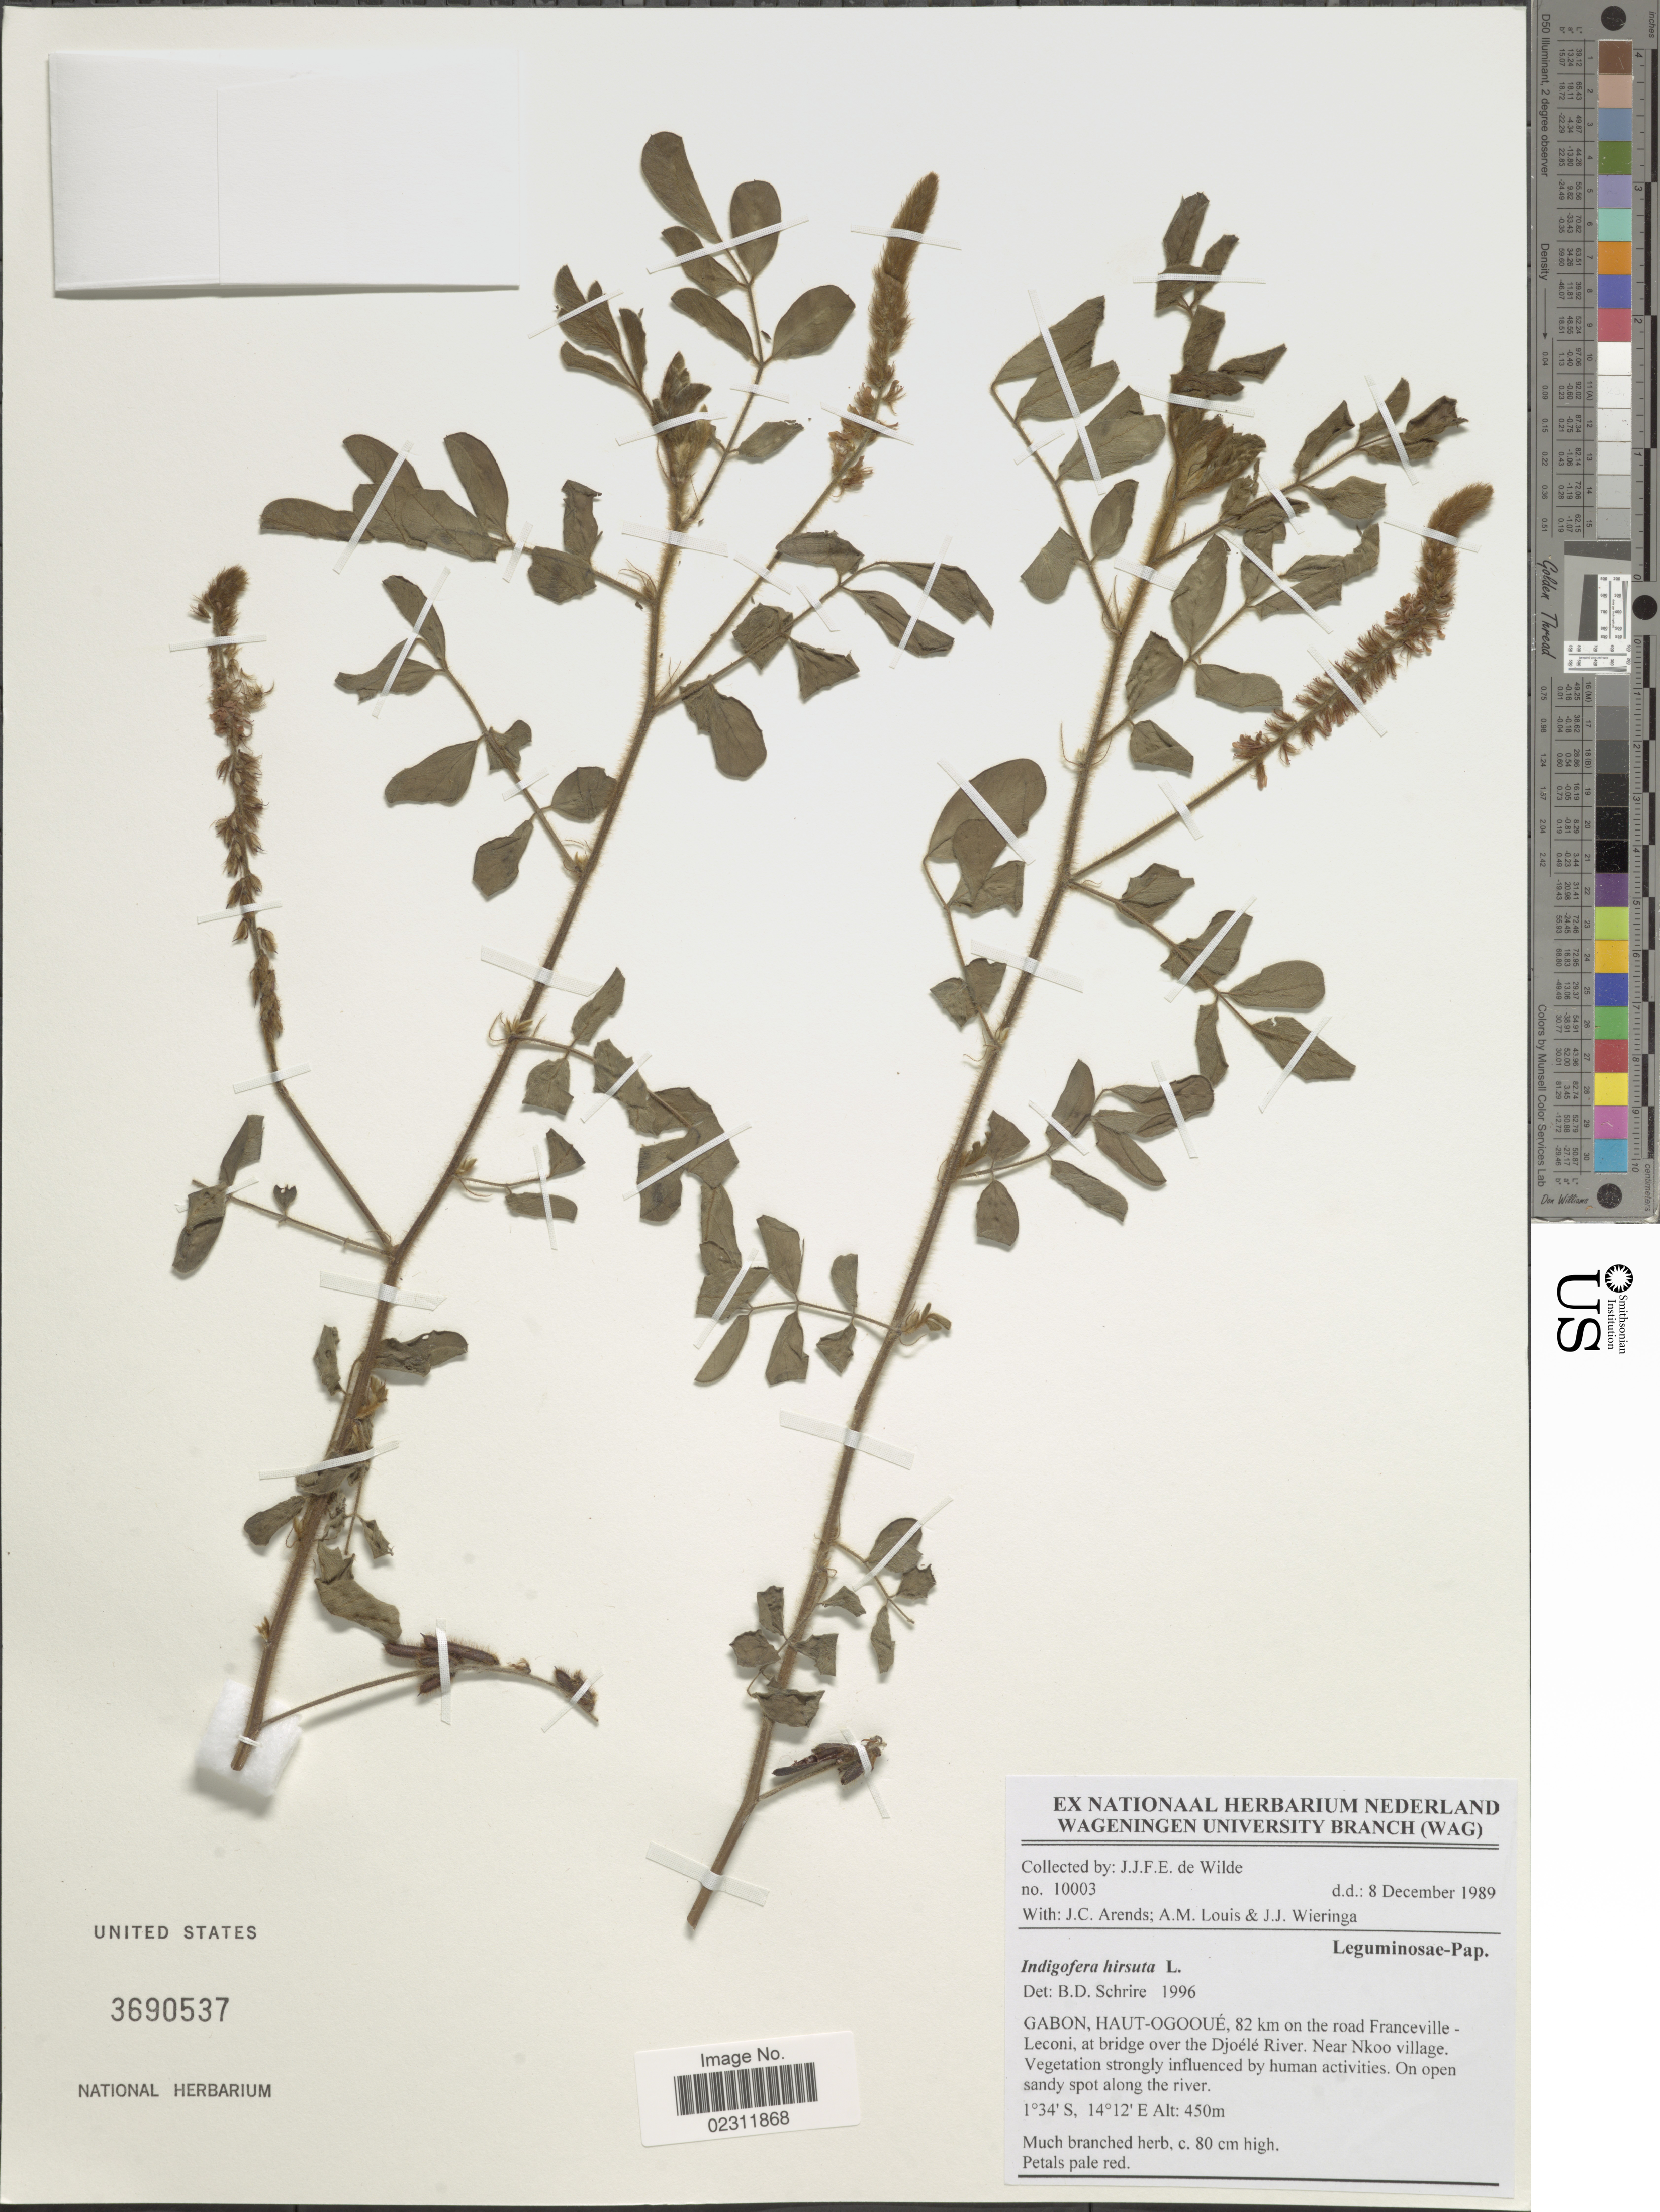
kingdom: Plantae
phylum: Tracheophyta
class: Magnoliopsida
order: Fabales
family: Fabaceae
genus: Indigofera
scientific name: Indigofera hirsuta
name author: L.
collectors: J.J. de Wilde, J. Arends, A. Louis & J. Wieringa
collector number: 10003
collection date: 1989-12-08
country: Gabon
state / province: Haut-Ogooue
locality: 82 km on the road Franceville-Leconi, at the bridge over the Djoele River, near Nkoo village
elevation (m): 450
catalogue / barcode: US 3690537